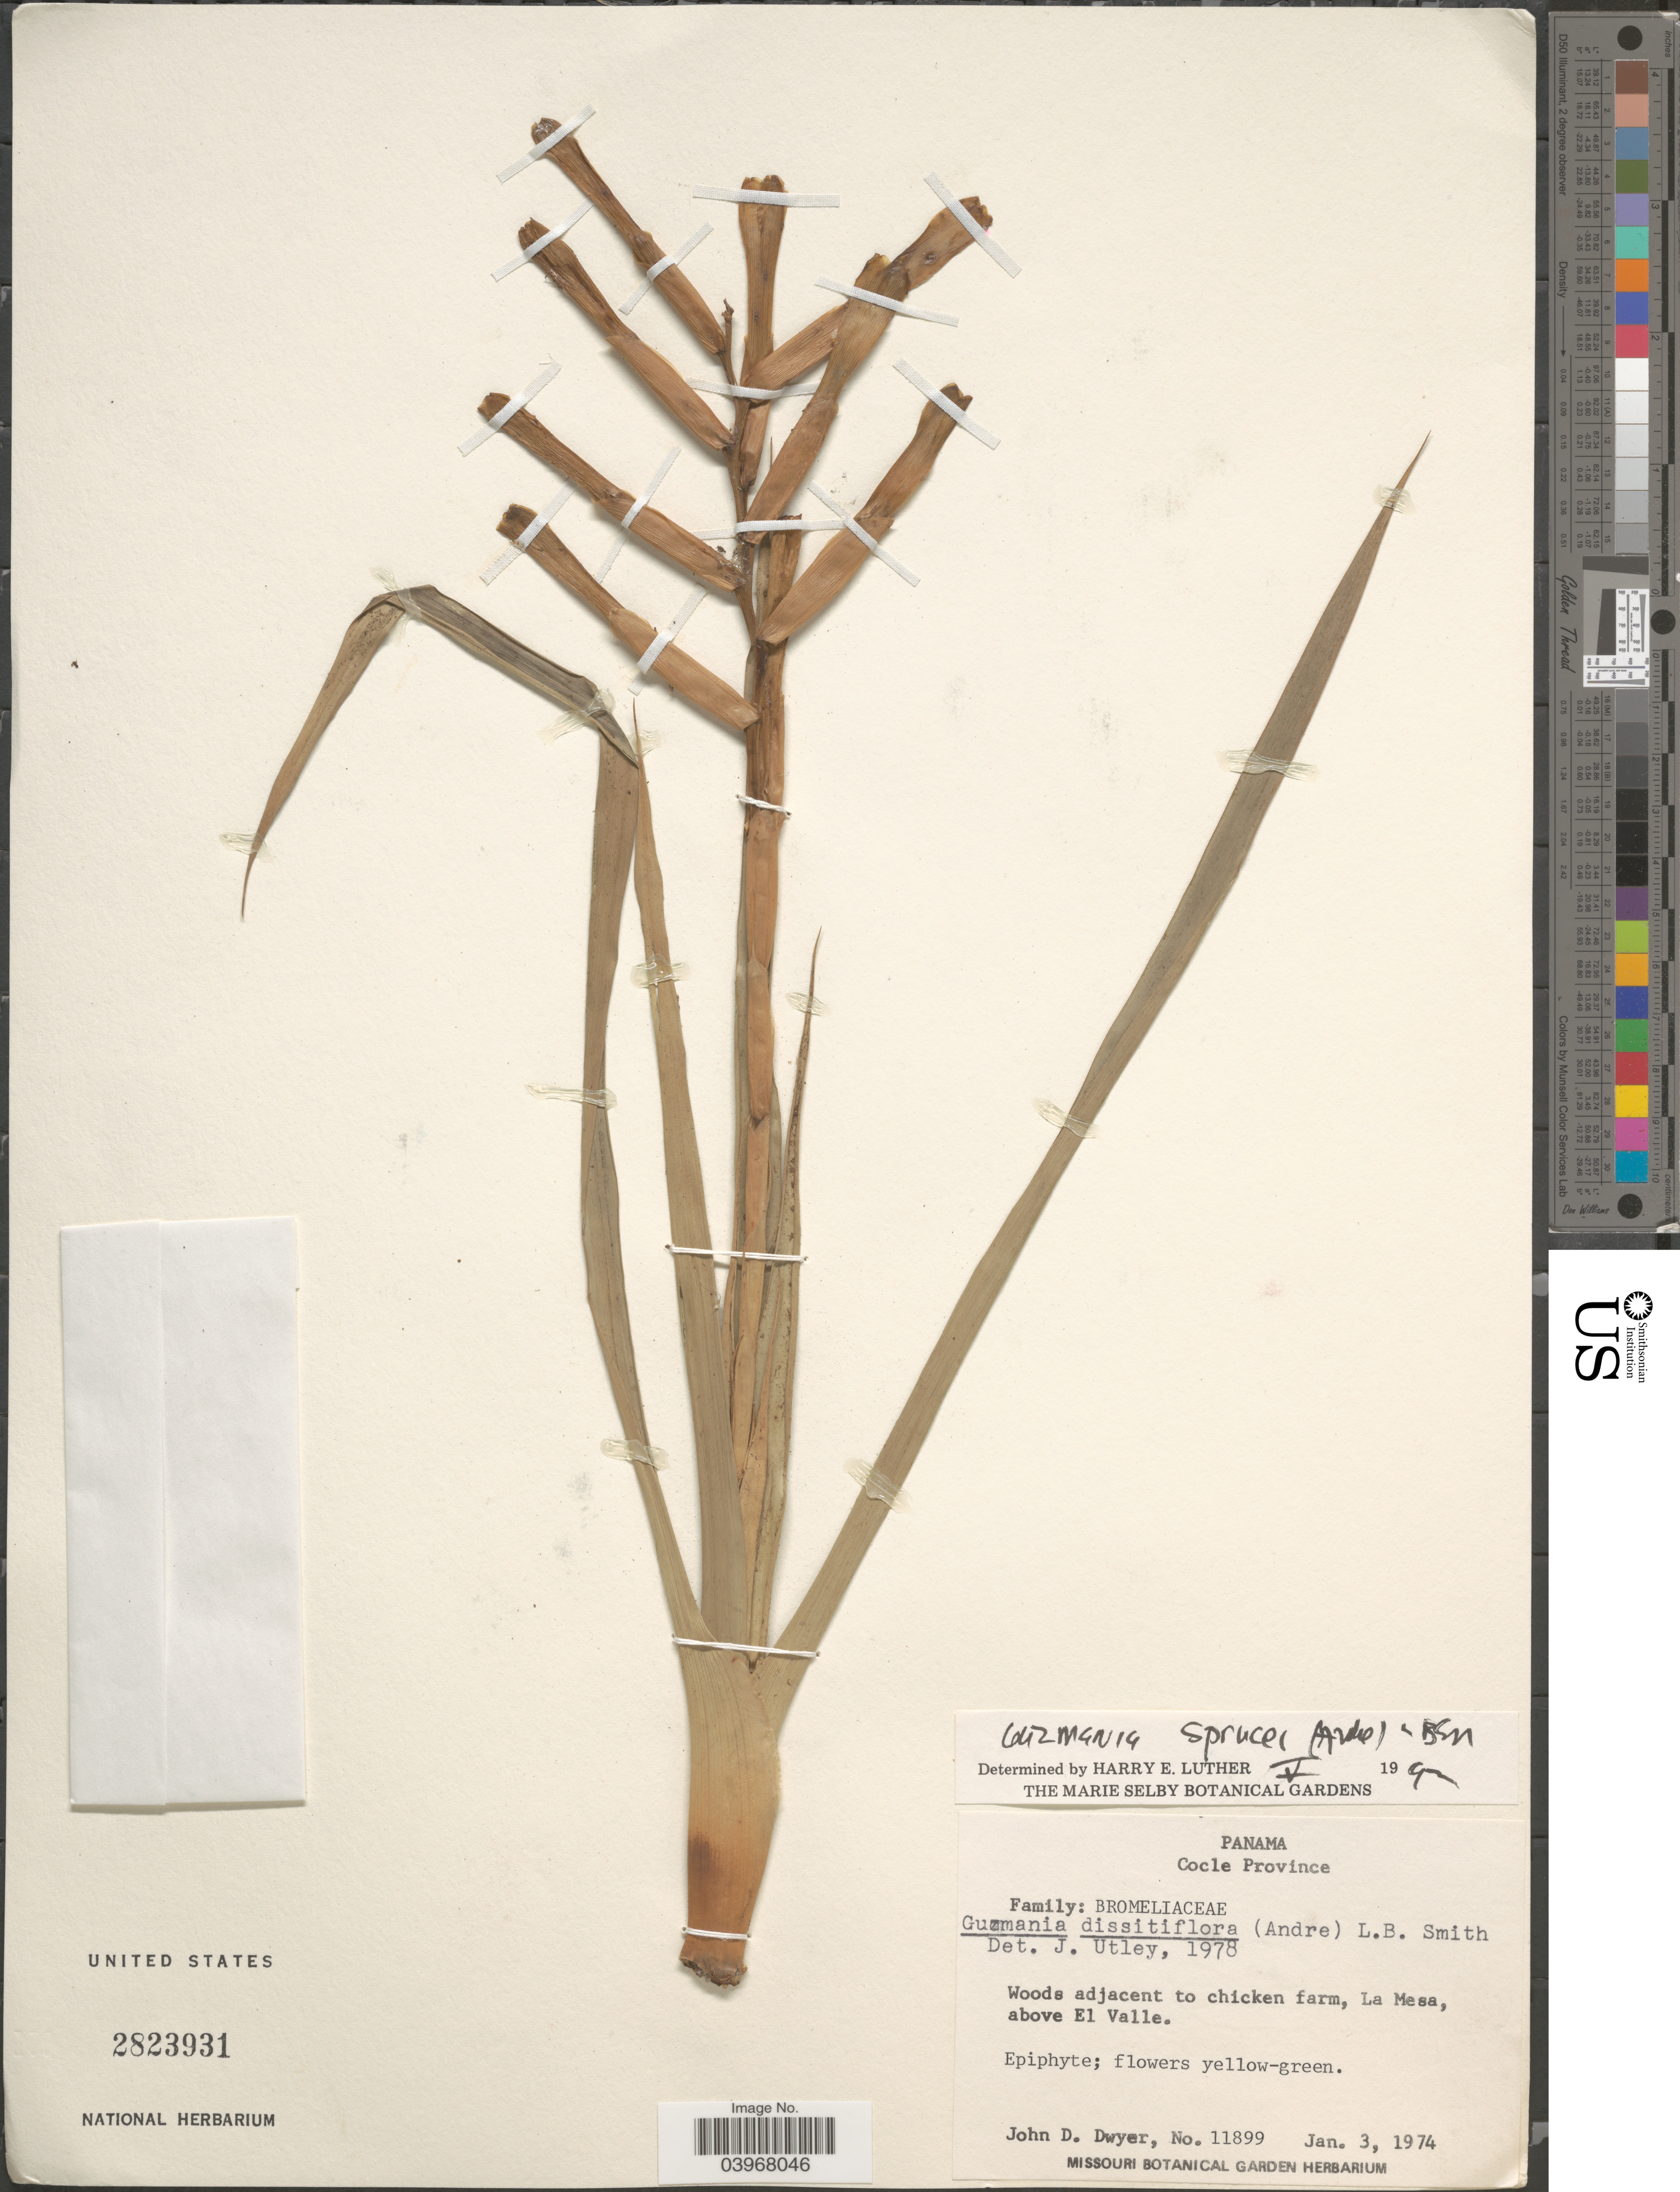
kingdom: Plantae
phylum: Tracheophyta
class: Liliopsida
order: Poales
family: Bromeliaceae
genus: Guzmania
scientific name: Guzmania sprucei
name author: (André) L.B. Sm.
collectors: J. D. Dwyer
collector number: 11899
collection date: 1974-01-03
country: Panama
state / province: Cocle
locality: Woods adjacent to chicken farm, La Mesa, above El Valle.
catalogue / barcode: US 2823931